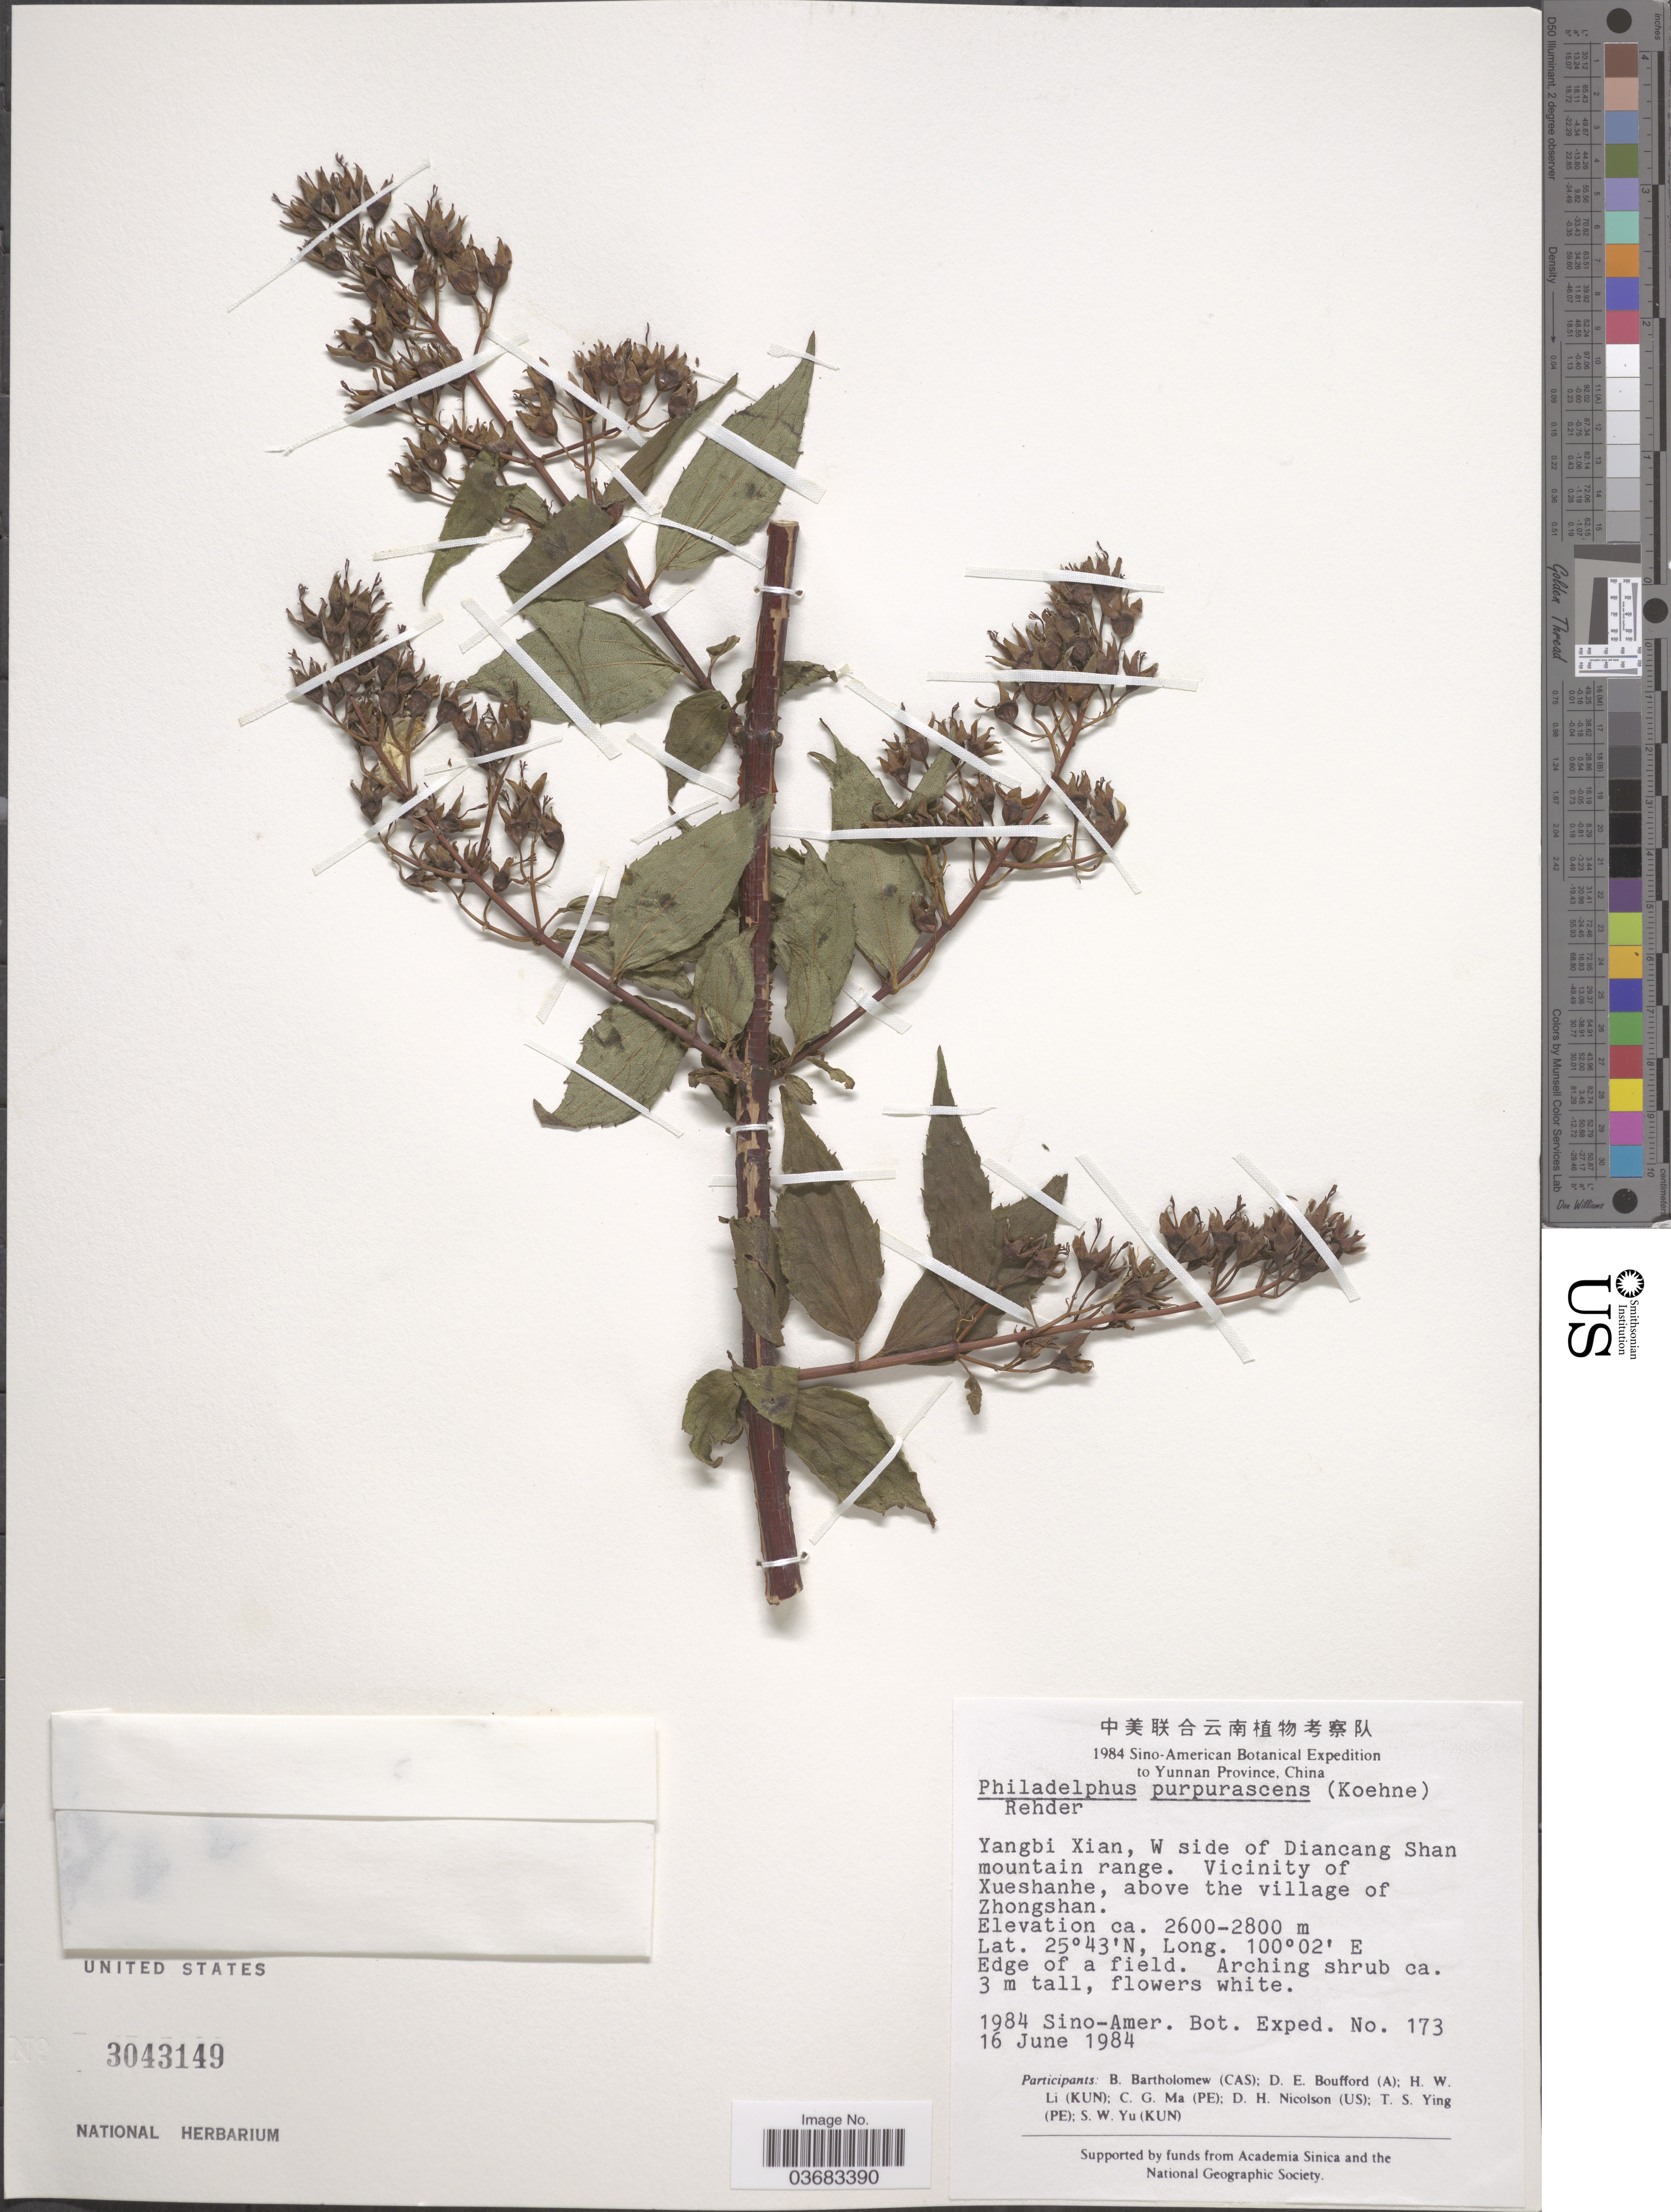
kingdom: Plantae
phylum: Tracheophyta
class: Magnoliopsida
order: Cornales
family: Hydrangeaceae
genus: Philadelphus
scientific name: Philadelphus purpurascens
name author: (Koehne) Rehder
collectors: Sino-Amer. Bot. Exped. 1984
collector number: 173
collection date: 1984-06-16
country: China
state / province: Yunnan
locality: Yangbi Xian, W side of Diancang Shan mountain range. Vicinity of Xueshanhe, above the village of Zhongshan.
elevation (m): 2600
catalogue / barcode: US 3043149